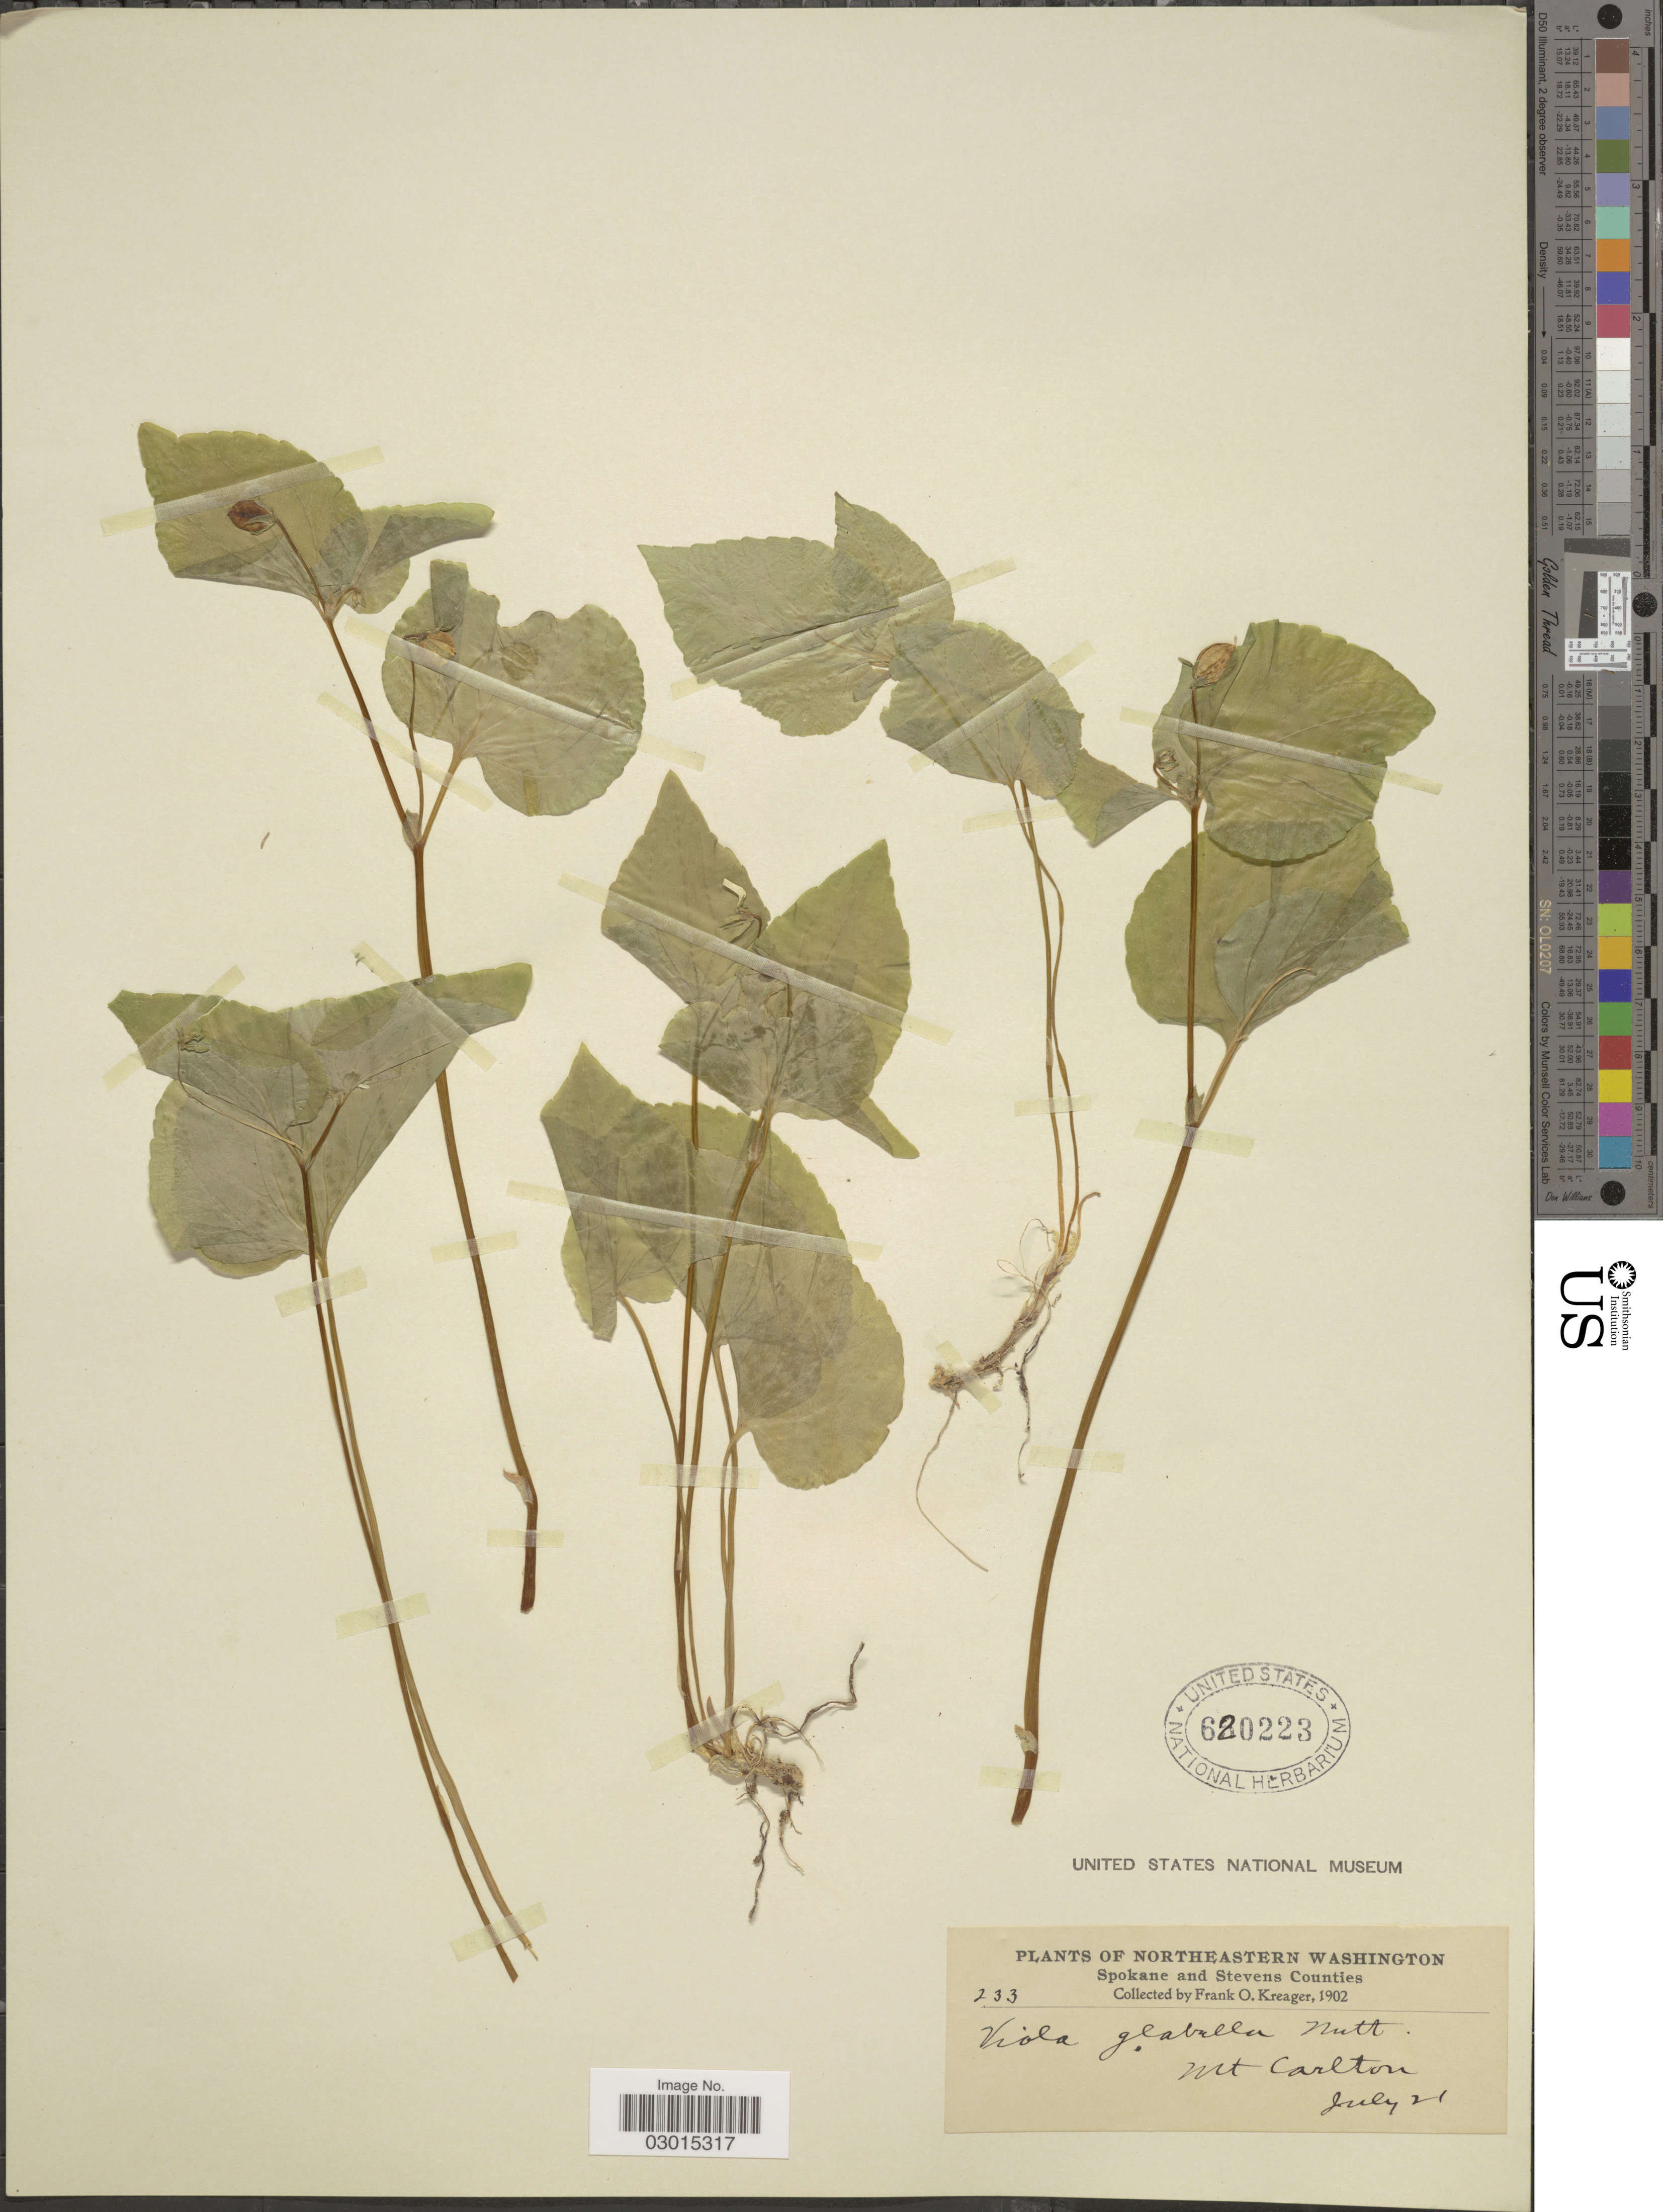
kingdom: Plantae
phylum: Tracheophyta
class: Magnoliopsida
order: Malpighiales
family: Violaceae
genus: Viola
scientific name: Viola glabella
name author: Nutt.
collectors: F. Kreager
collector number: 233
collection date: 1902-07-21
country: United States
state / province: Washington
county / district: Spokane / Stevens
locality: Northeastern Washington. Spokane and Stevens Counties. Mt Carlton.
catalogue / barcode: US 620223